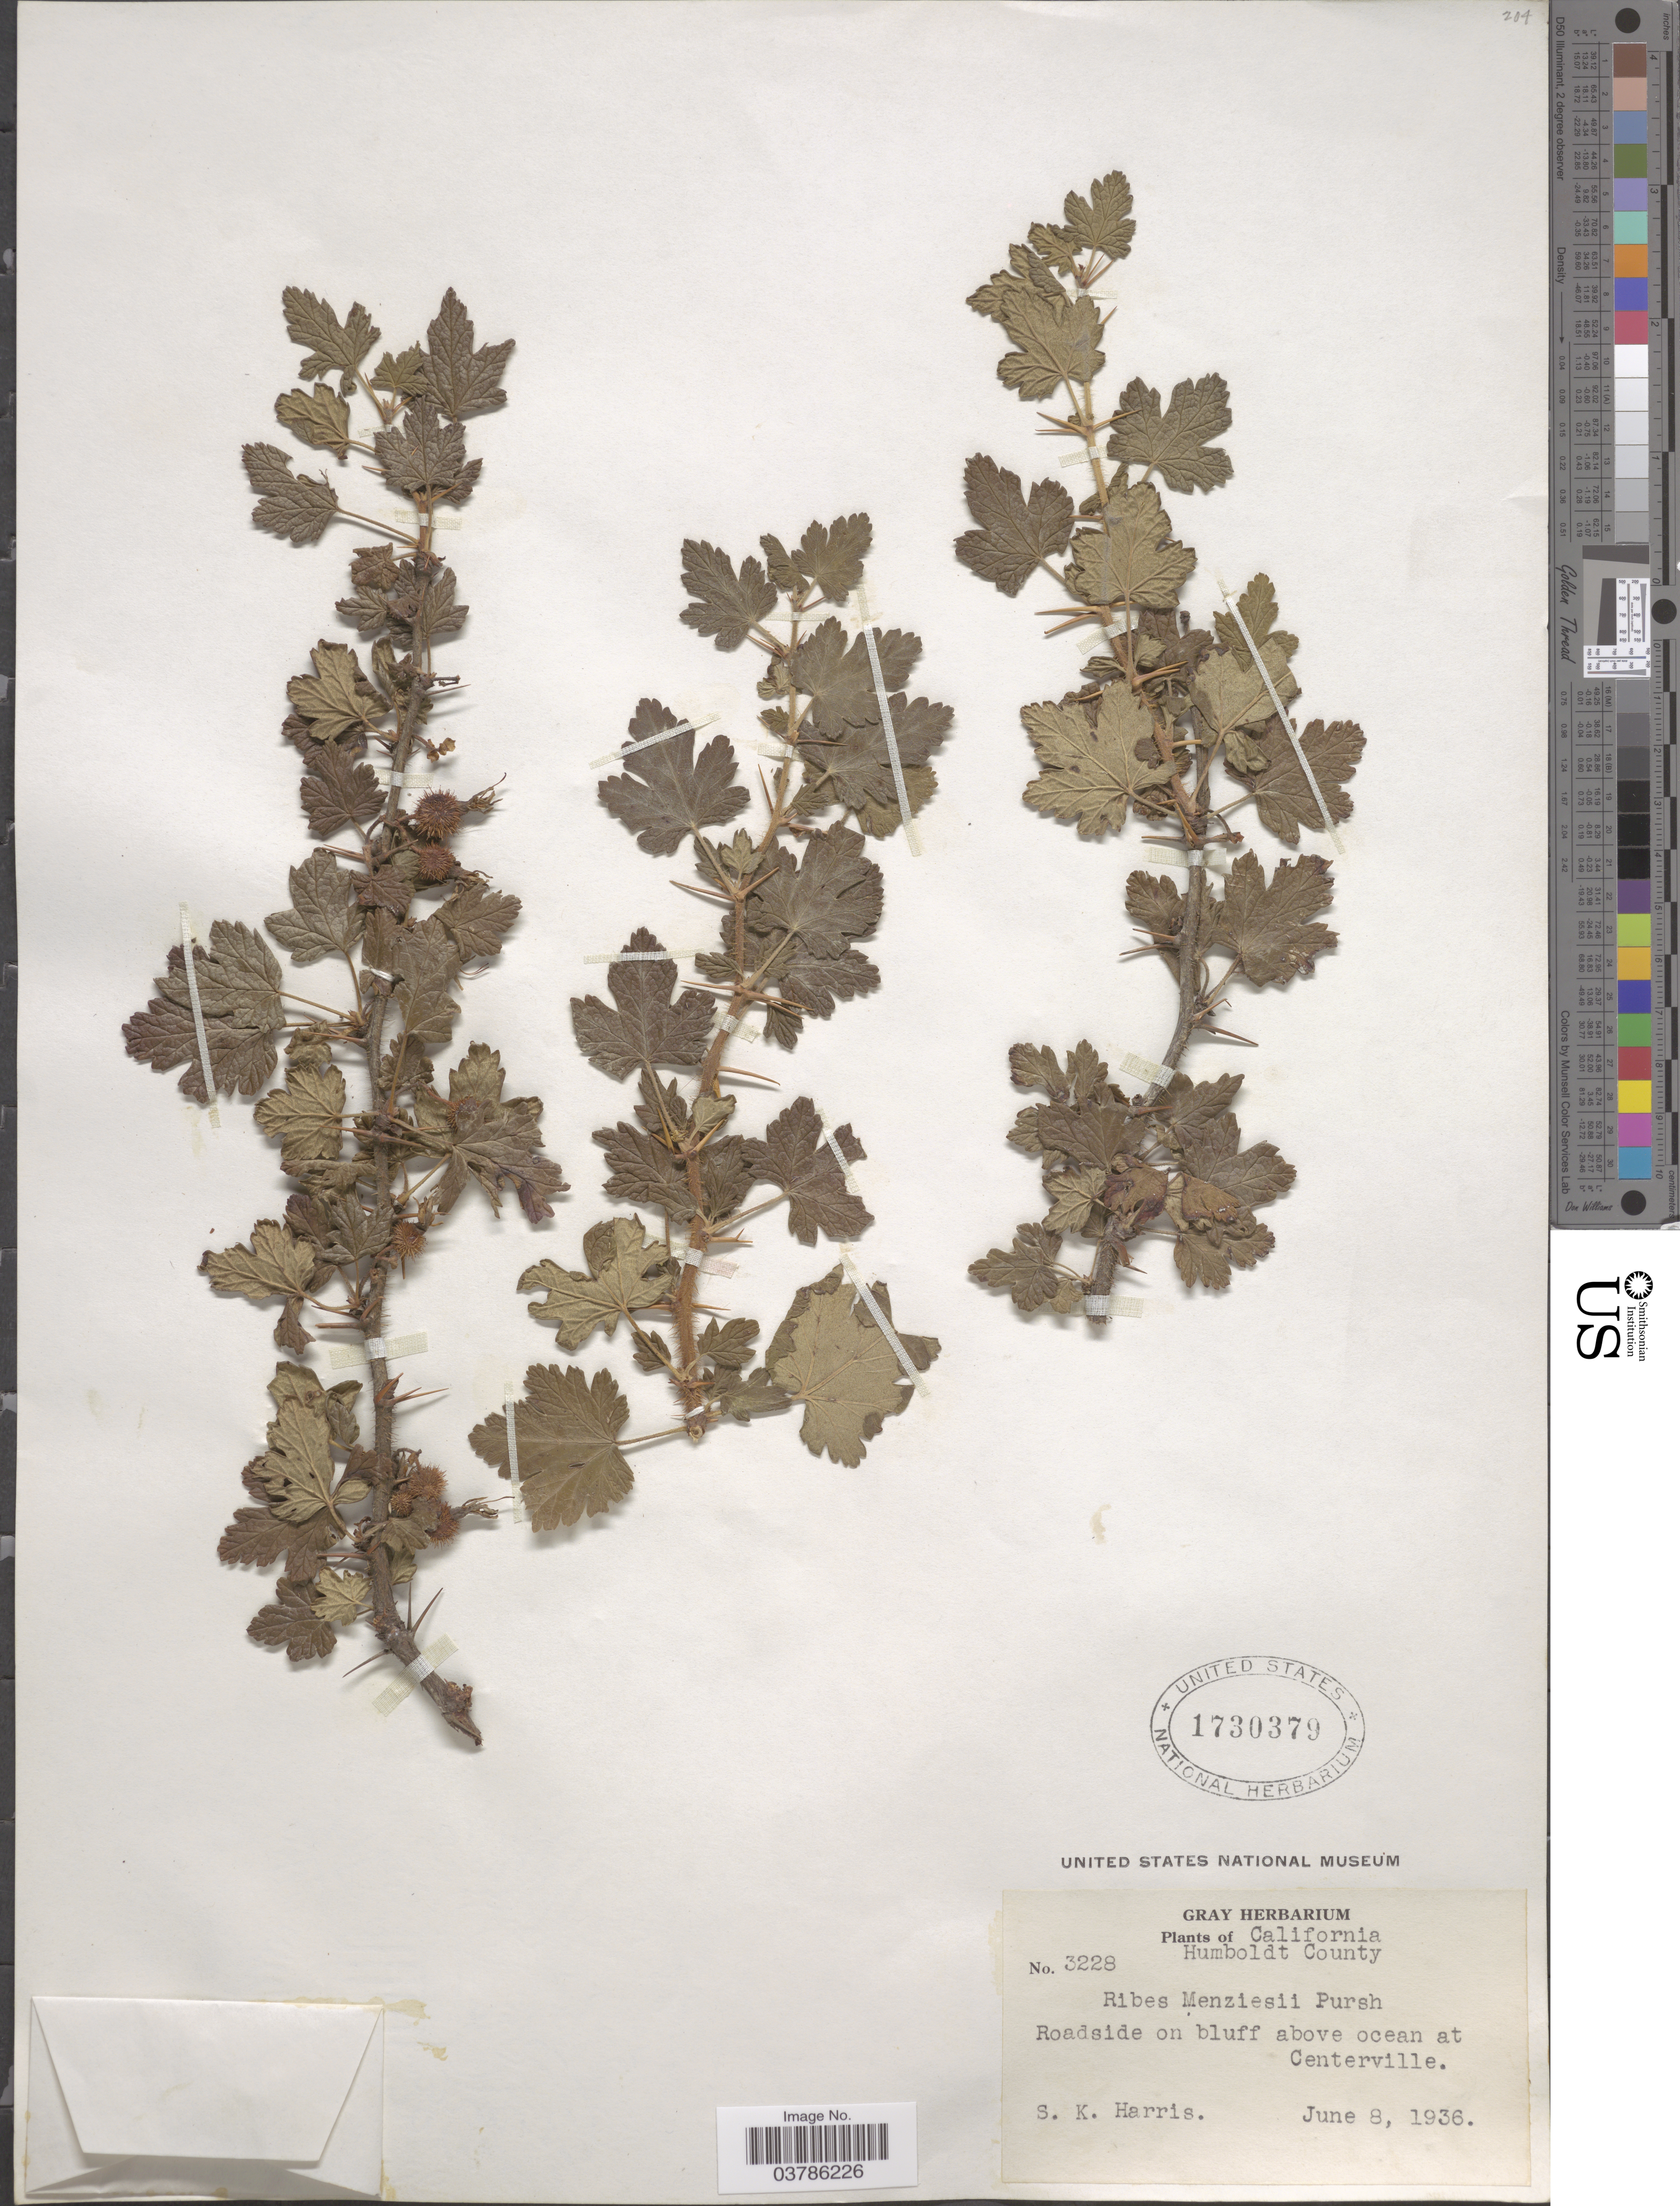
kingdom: Plantae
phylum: Tracheophyta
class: Magnoliopsida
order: Saxifragales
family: Grossulariaceae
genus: Ribes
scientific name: Ribes menziesii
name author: Pursh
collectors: S. K. Harris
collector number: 3228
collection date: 1936-06-08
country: United States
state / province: California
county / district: Humboldt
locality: Humboldt County. Roadside on bluff above ocean at Centerville.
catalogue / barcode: US 1730379